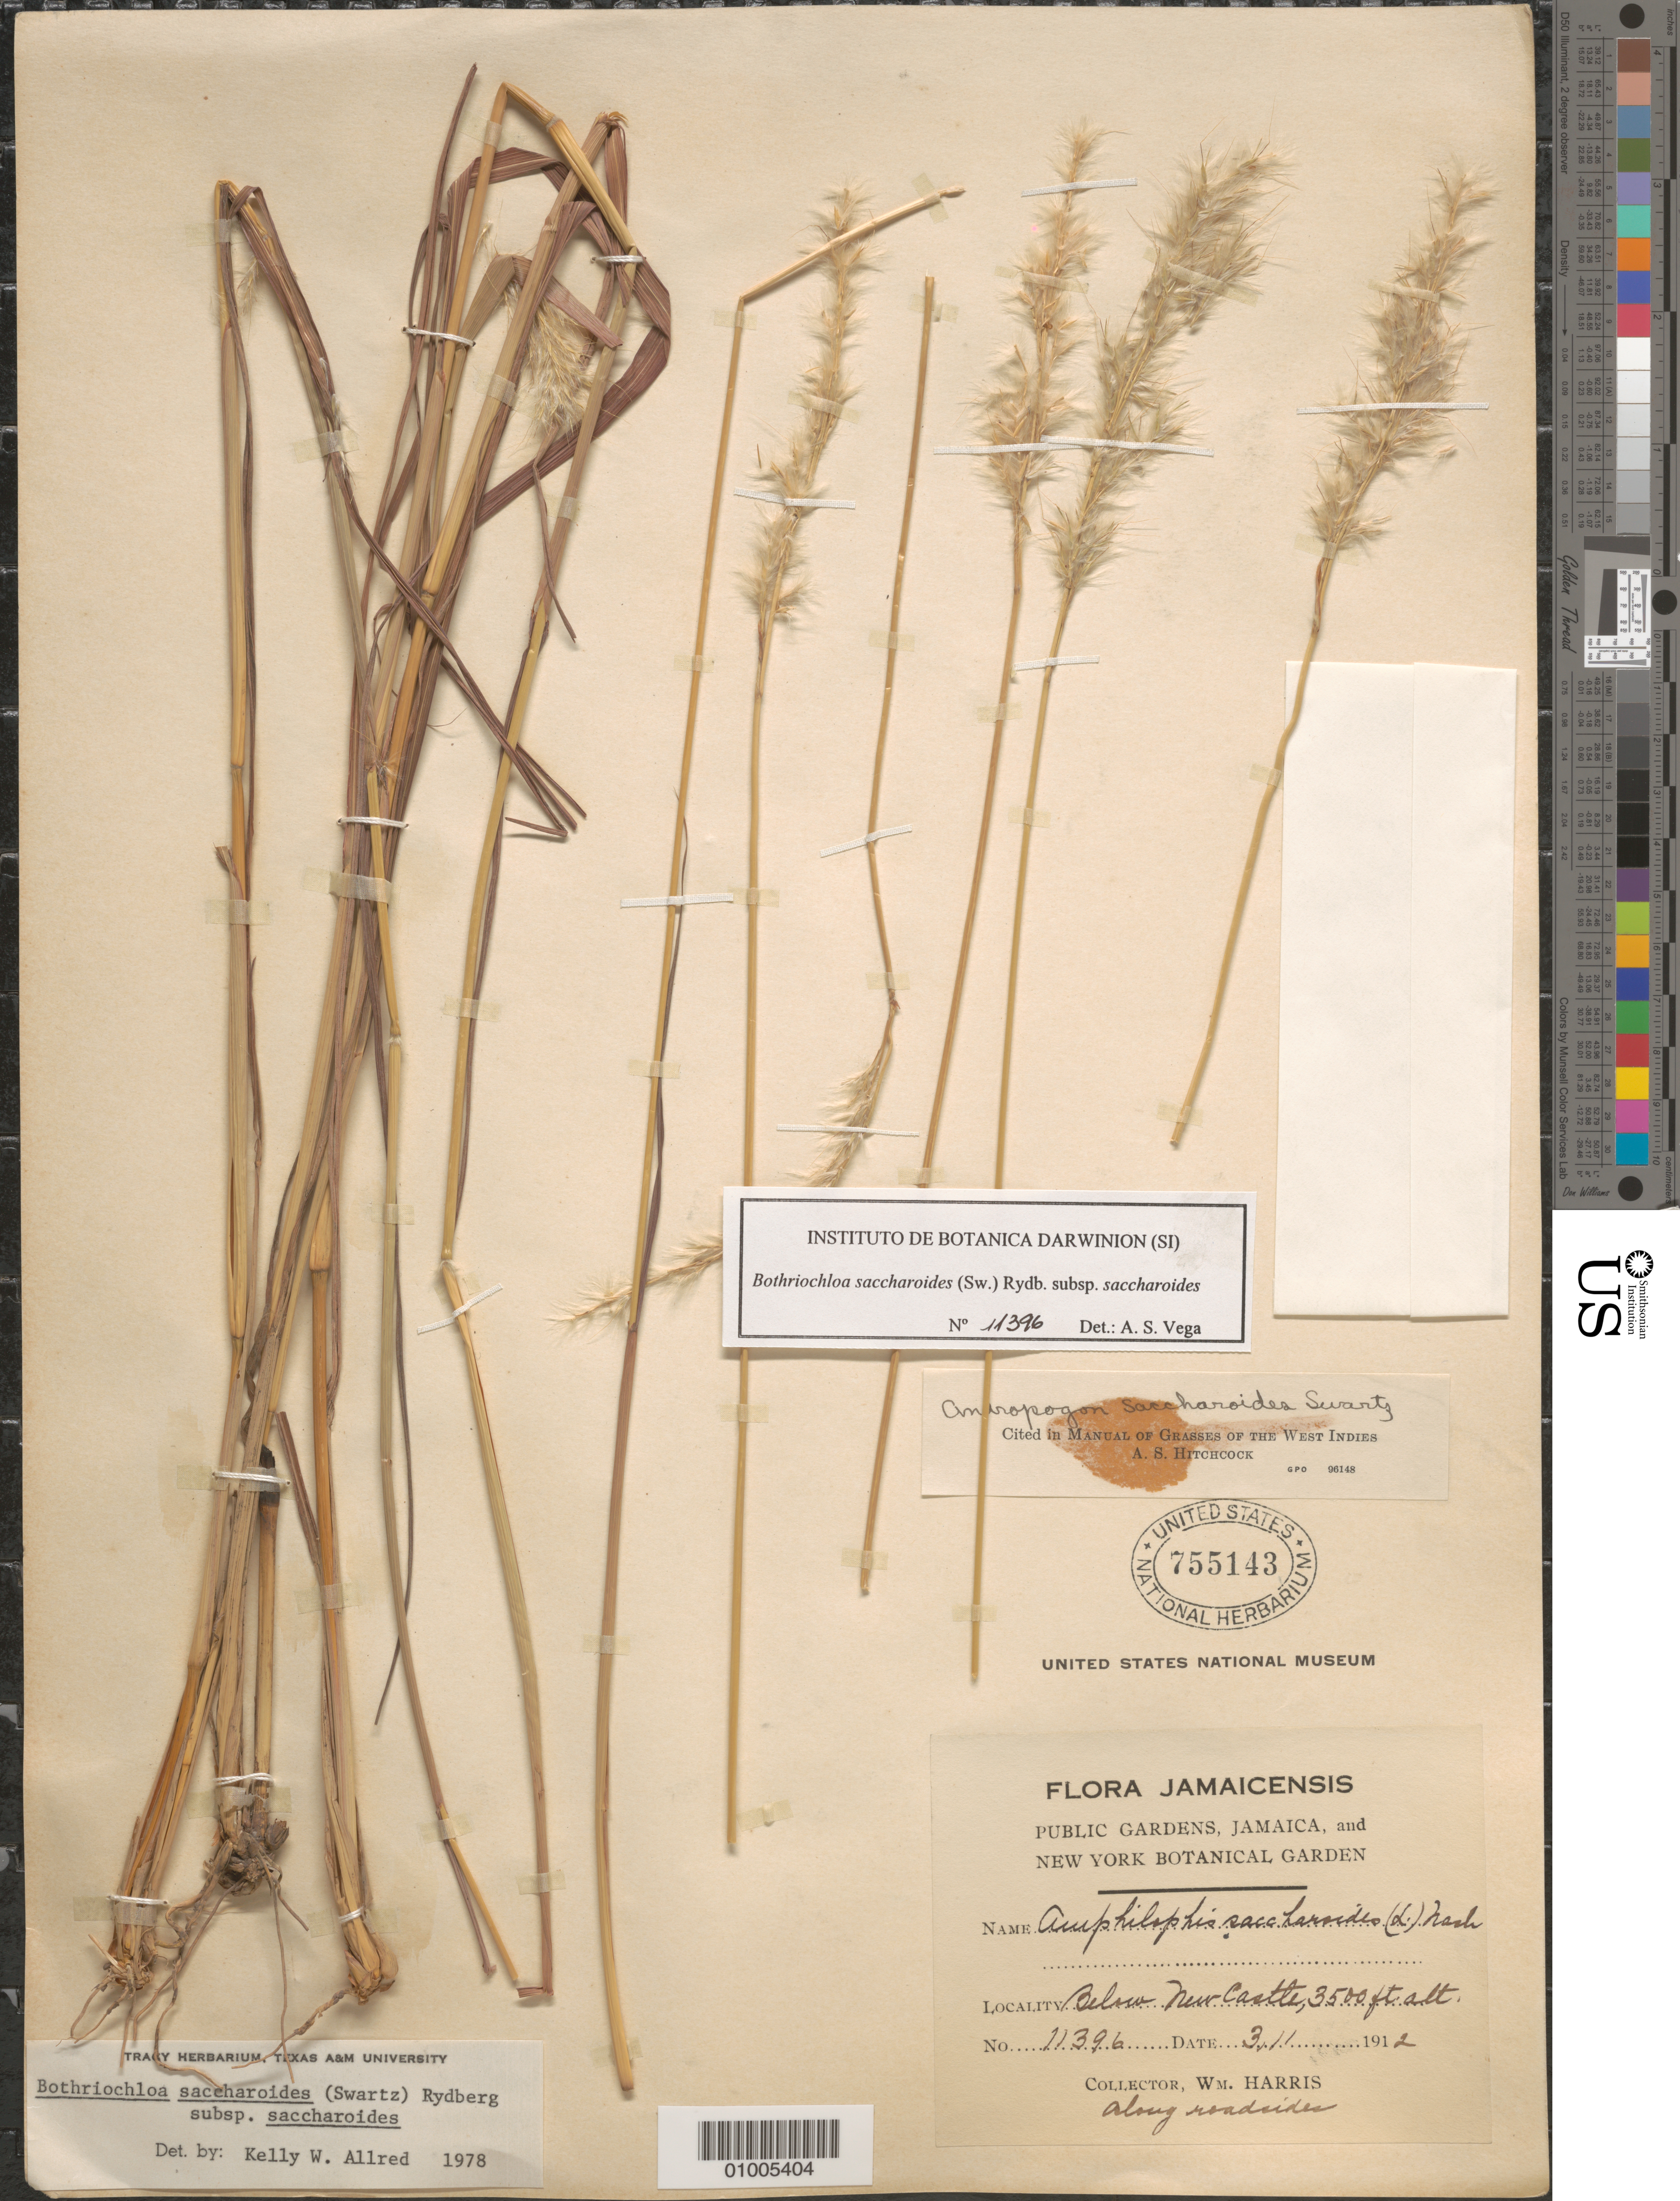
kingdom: Plantae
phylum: Tracheophyta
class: Liliopsida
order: Poales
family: Poaceae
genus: Bothriochloa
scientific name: Bothriochloa saccharoides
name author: (Sw.) Rydb.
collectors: W. H. Harris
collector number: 11396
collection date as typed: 03 Nov 1912 or 11 Mar 1912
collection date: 1912-03-11 or 1912-11-03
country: Jamaica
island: Jamaica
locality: along roadsides. Below New Castle.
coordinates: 0 N, 0 E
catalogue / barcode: US 755143